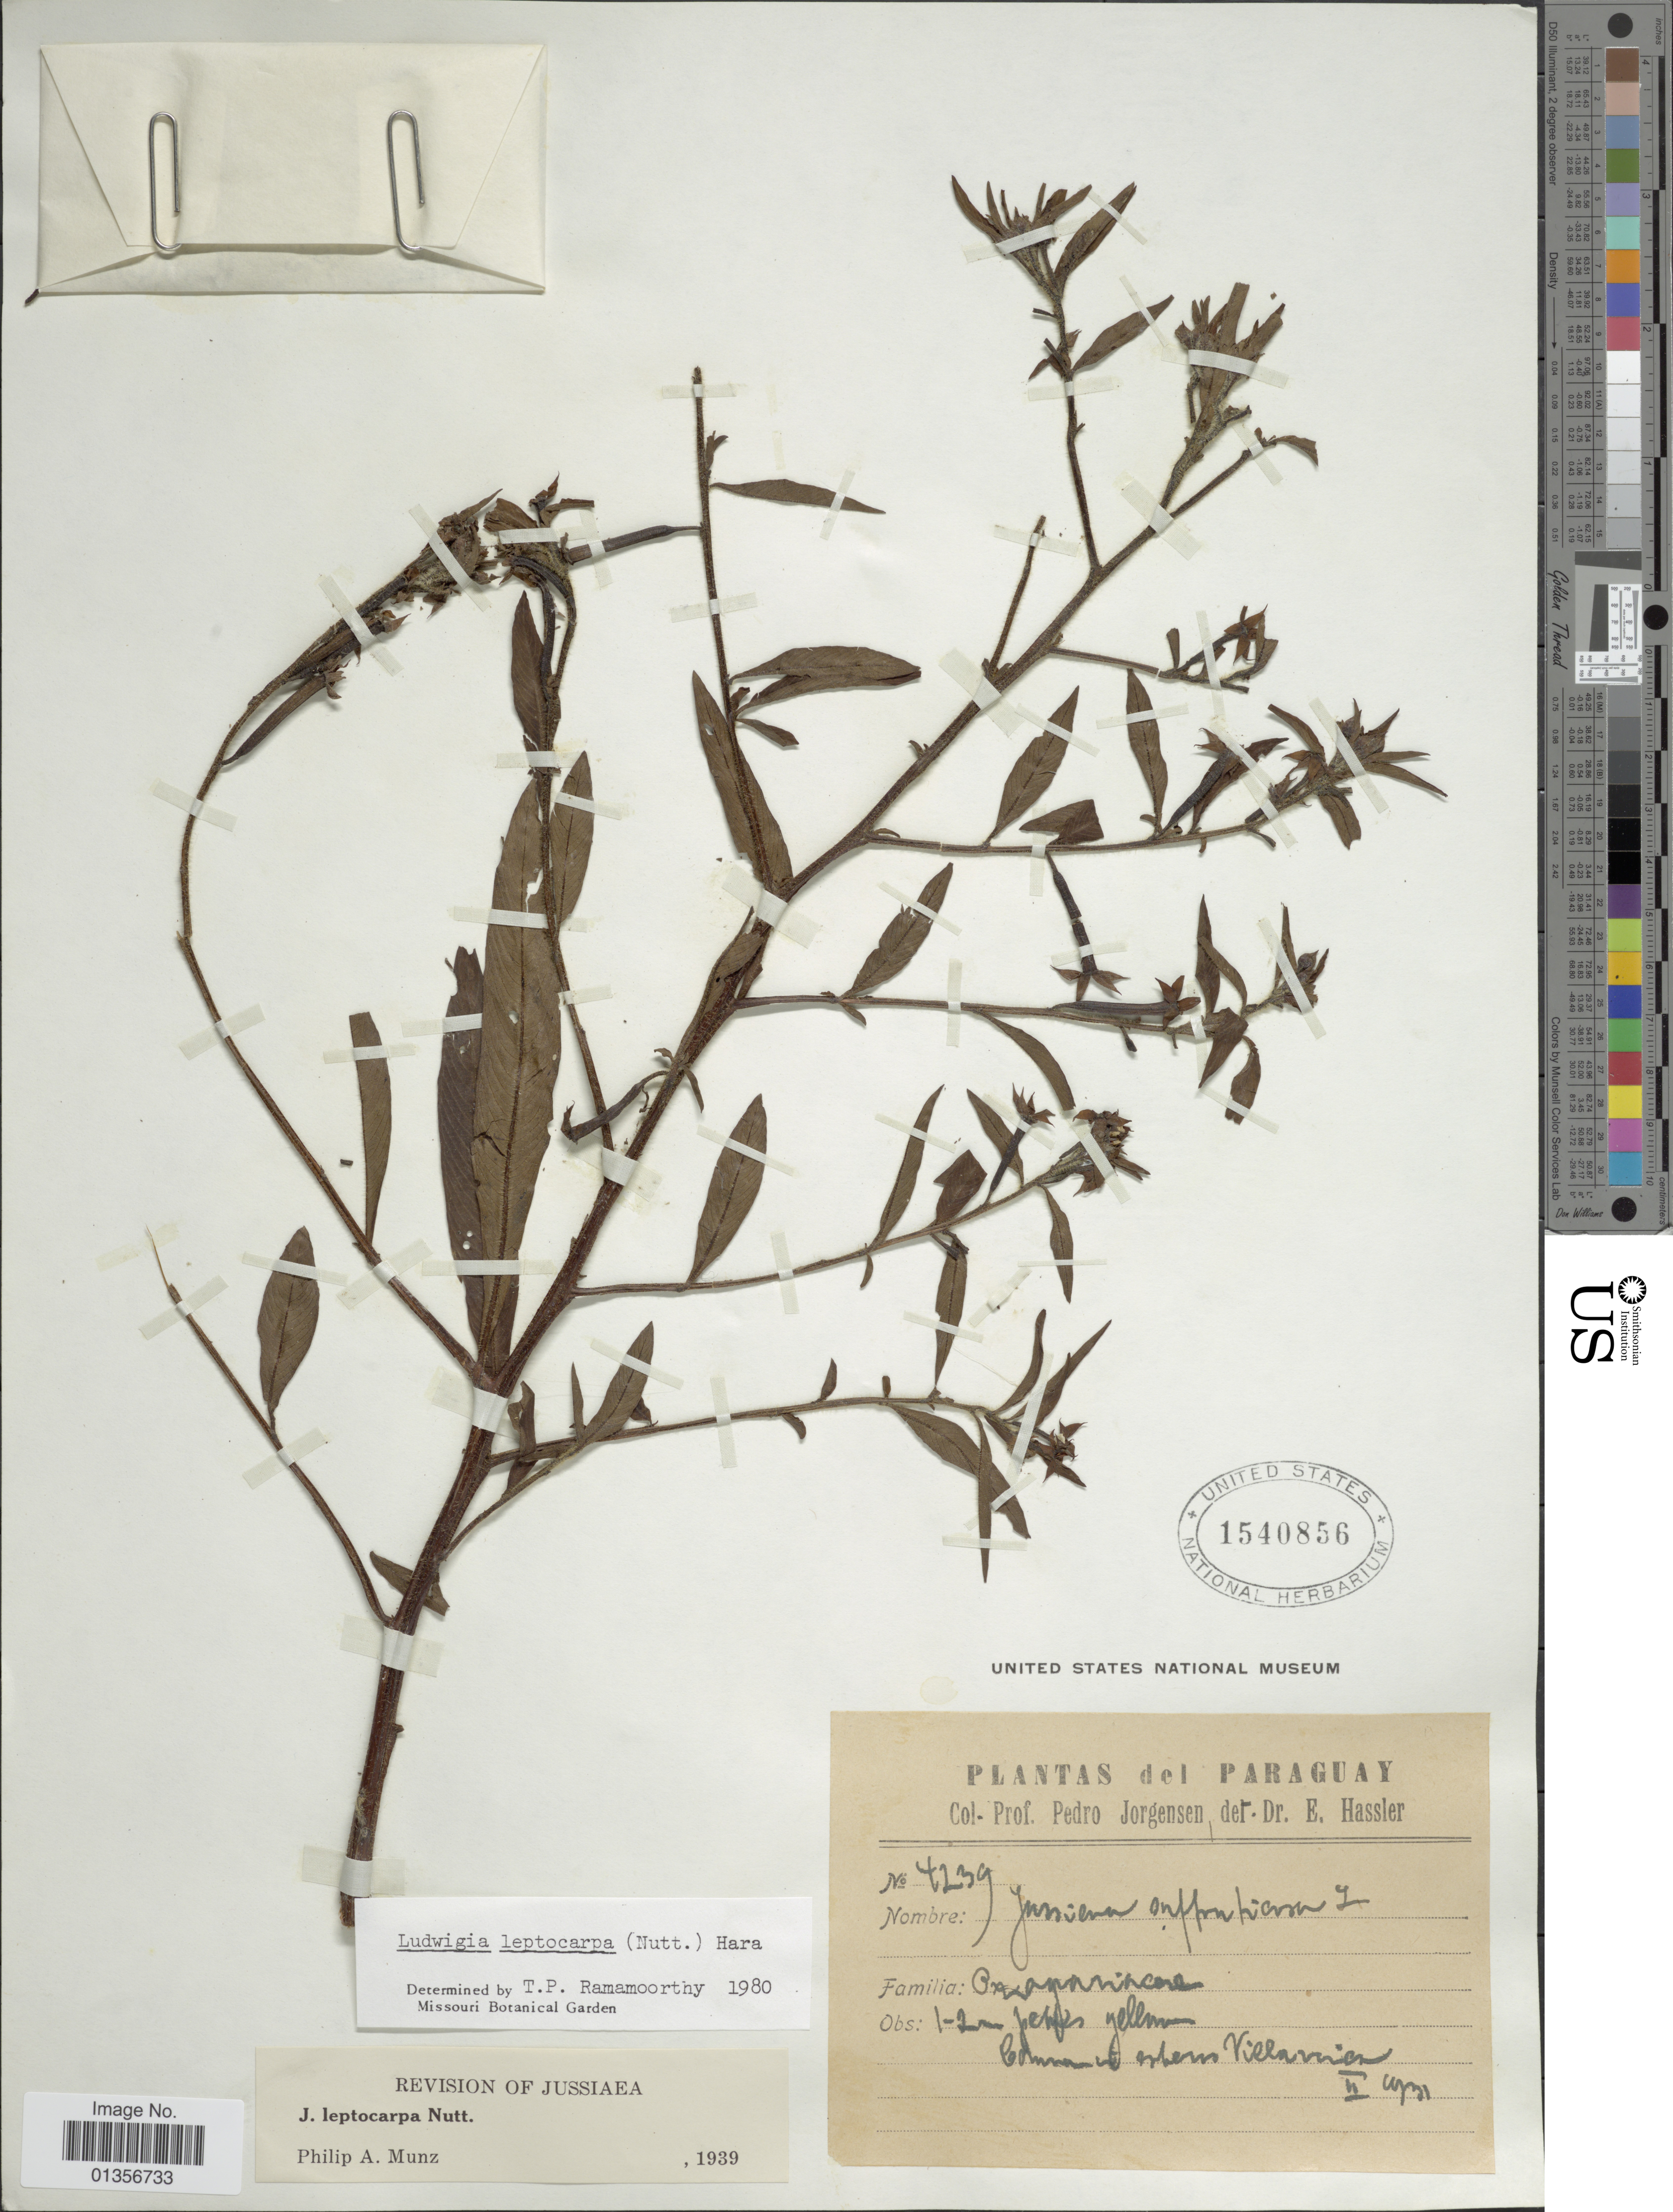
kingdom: Plantae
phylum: Tracheophyta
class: Magnoliopsida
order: Myrtales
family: Onagraceae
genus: Ludwigia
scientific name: Ludwigia leptocarpa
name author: (Nutt.) H. Hara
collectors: P. Jörgensen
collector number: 4239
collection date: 1931-02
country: Paraguay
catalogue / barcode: US 1540856